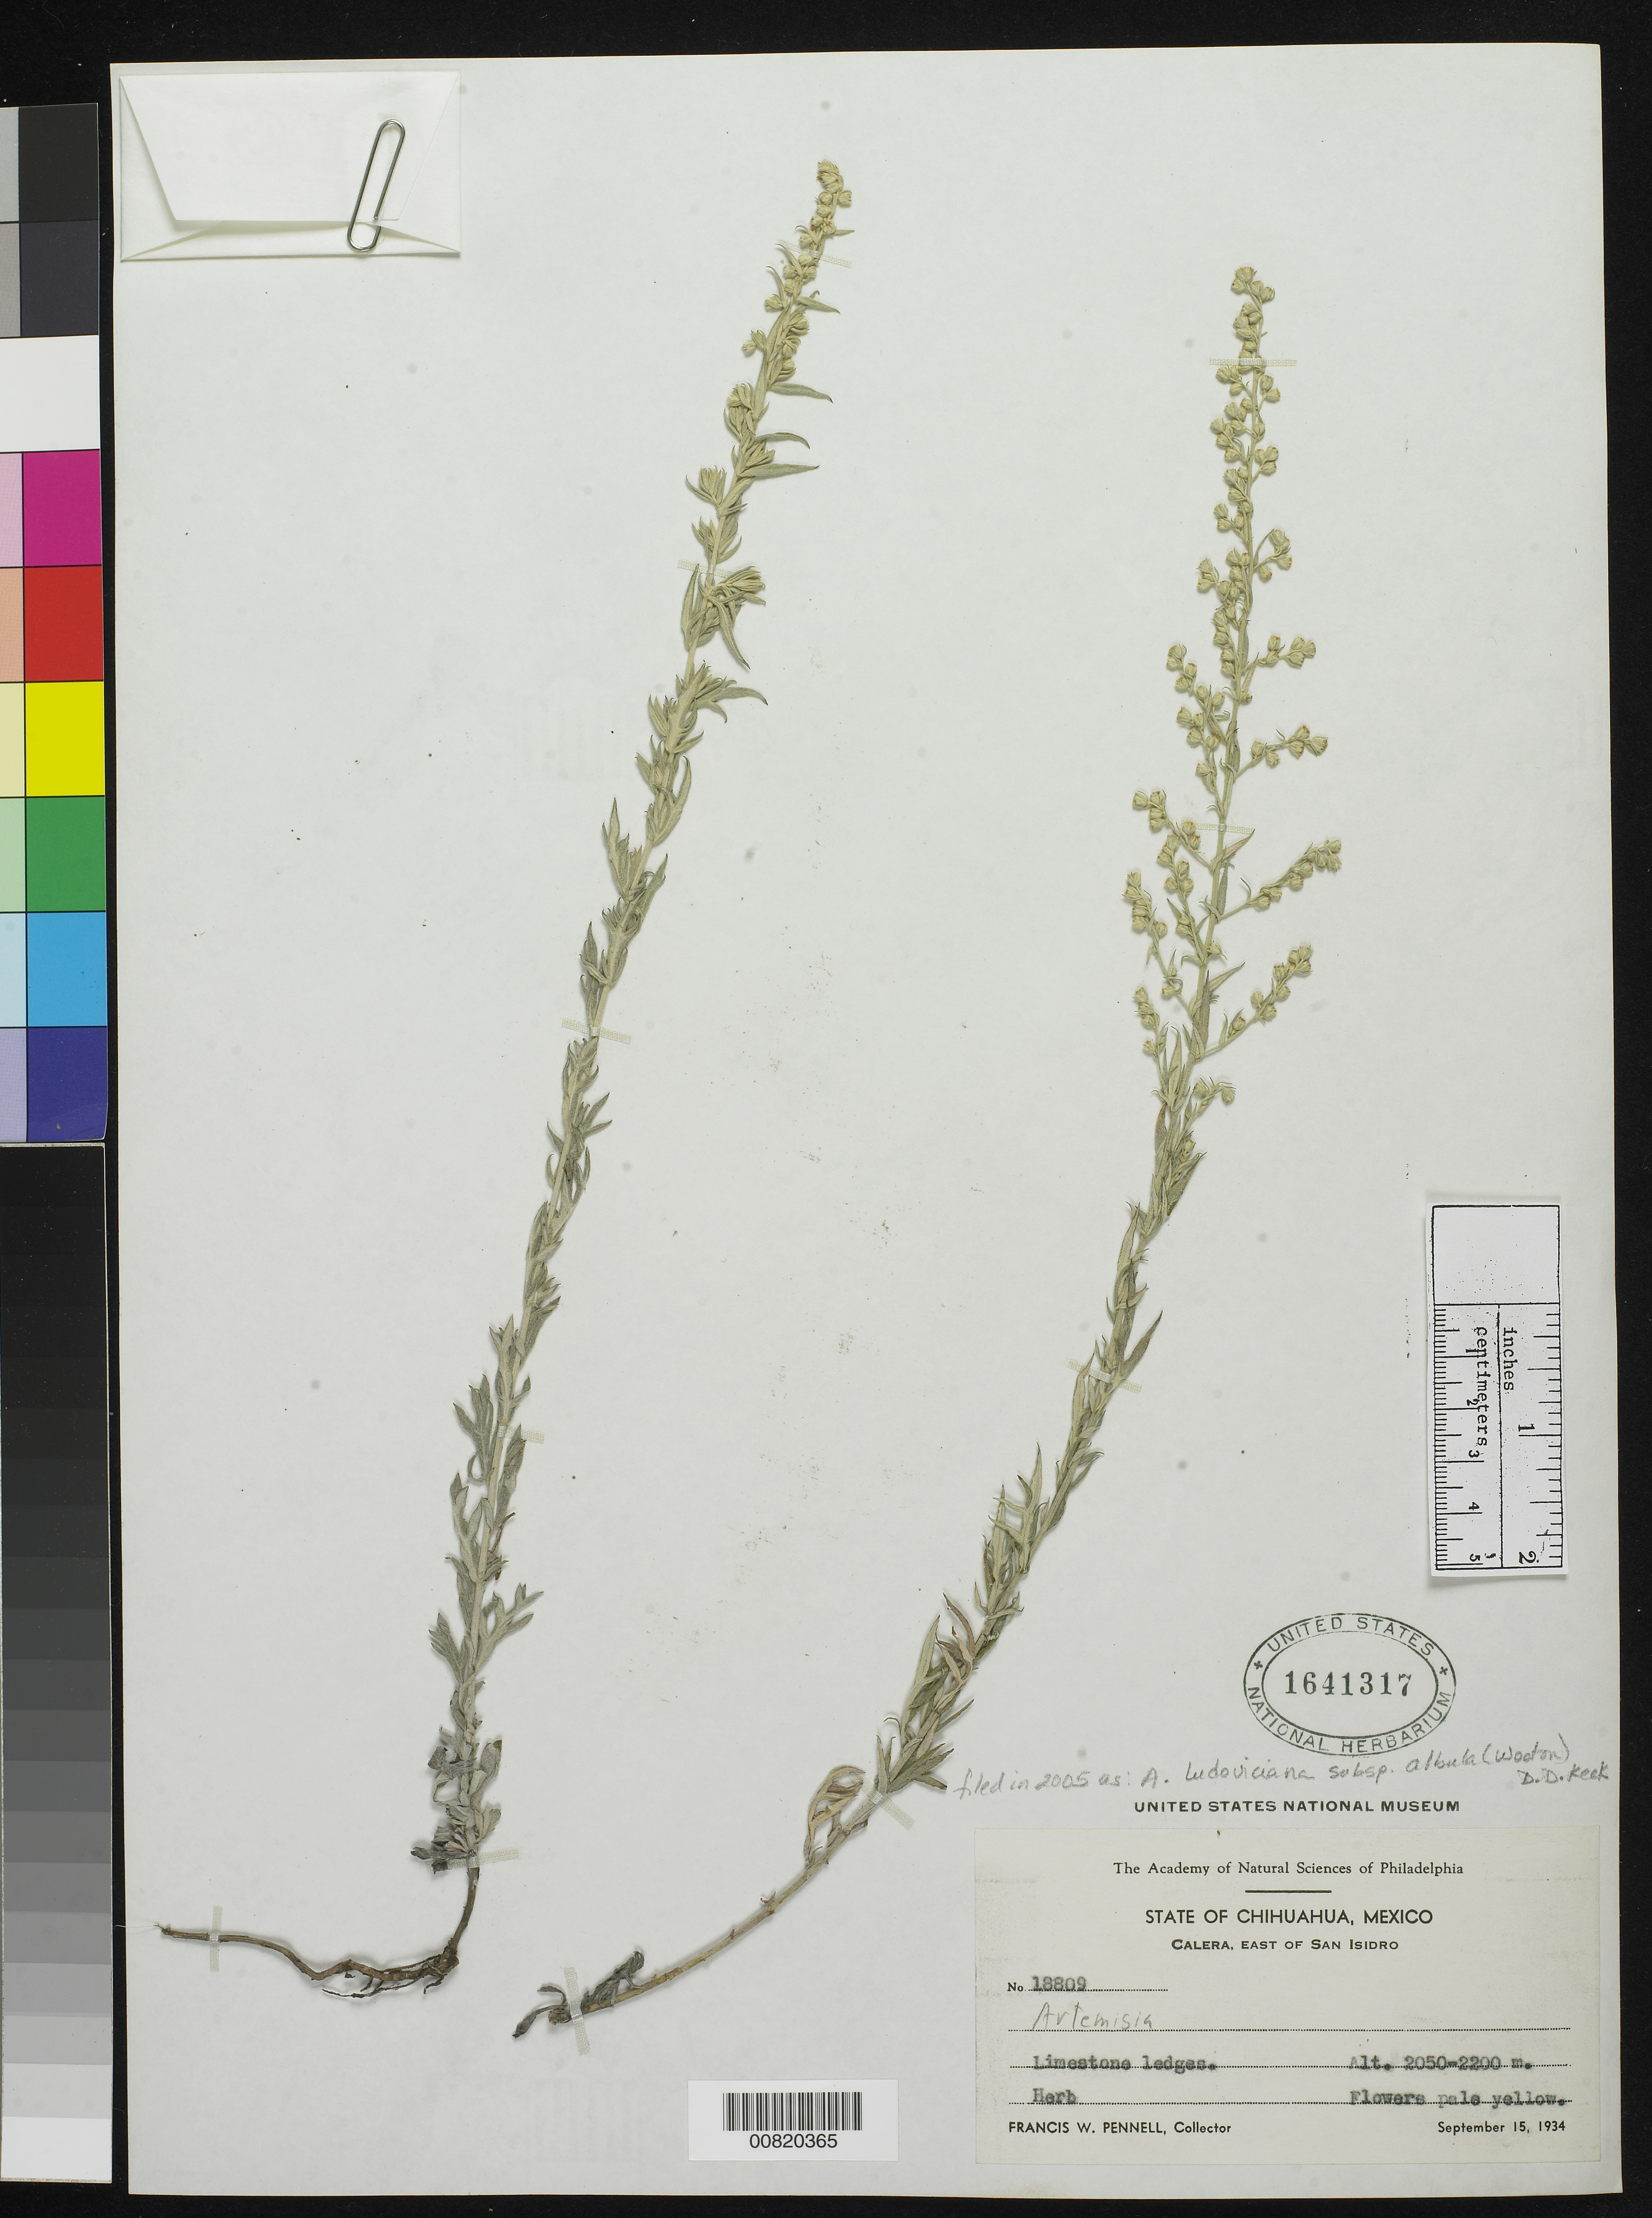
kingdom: Plantae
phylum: Tracheophyta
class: Magnoliopsida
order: Asterales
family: Asteraceae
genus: Artemisia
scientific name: Artemisia ludoviciana subsp. albula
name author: (Wooton) D.D. Keck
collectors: F. W. Pennell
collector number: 18809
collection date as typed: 15 Sep 1934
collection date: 1934-09-15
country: Mexico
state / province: Chihuahua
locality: Calera, East of San Isidro, Chihuahua.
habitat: Limestone ledges.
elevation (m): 2200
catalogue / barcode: US 1641317